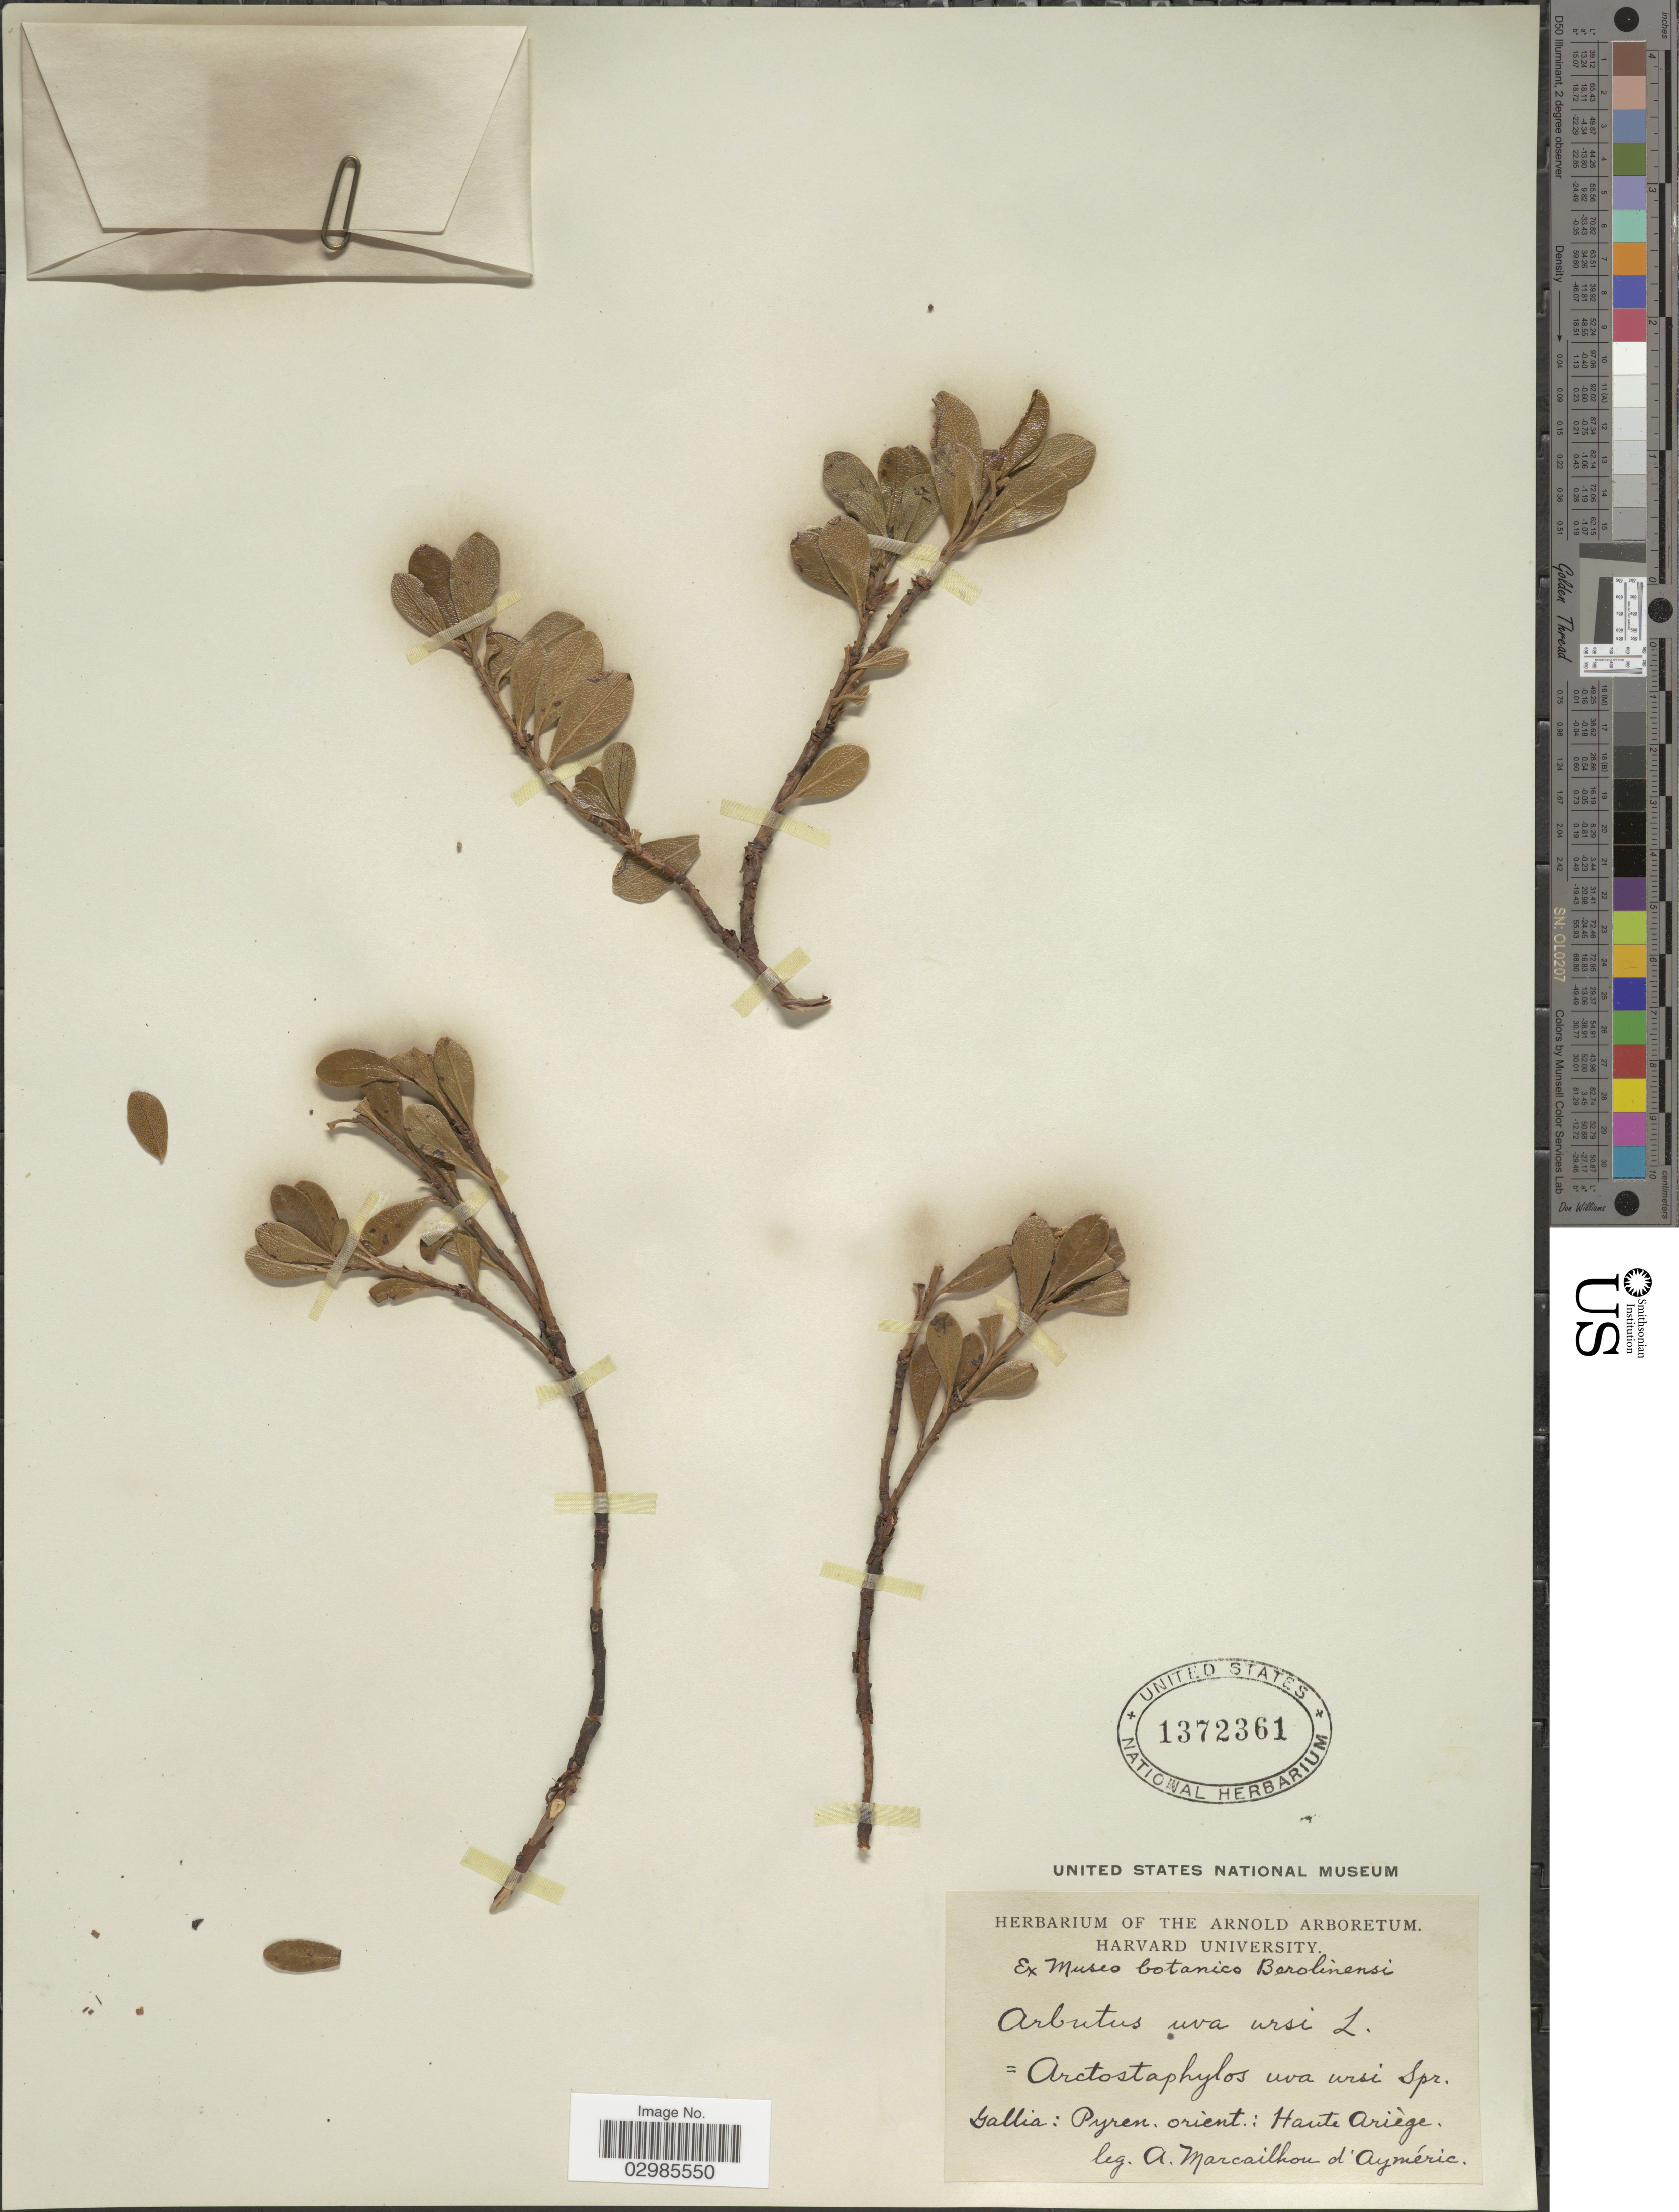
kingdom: Plantae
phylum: Tracheophyta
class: Magnoliopsida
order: Ericales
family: Ericaceae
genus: Arctostaphylos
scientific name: Arctostaphylos uva-ursi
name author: (L.) Spreng.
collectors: A.L.M. Marcailhou d' Aymeric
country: France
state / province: Occitanie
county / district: Ariège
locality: Gallia: Pyren. orient.: Haute Ariége.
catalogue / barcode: US 1372361